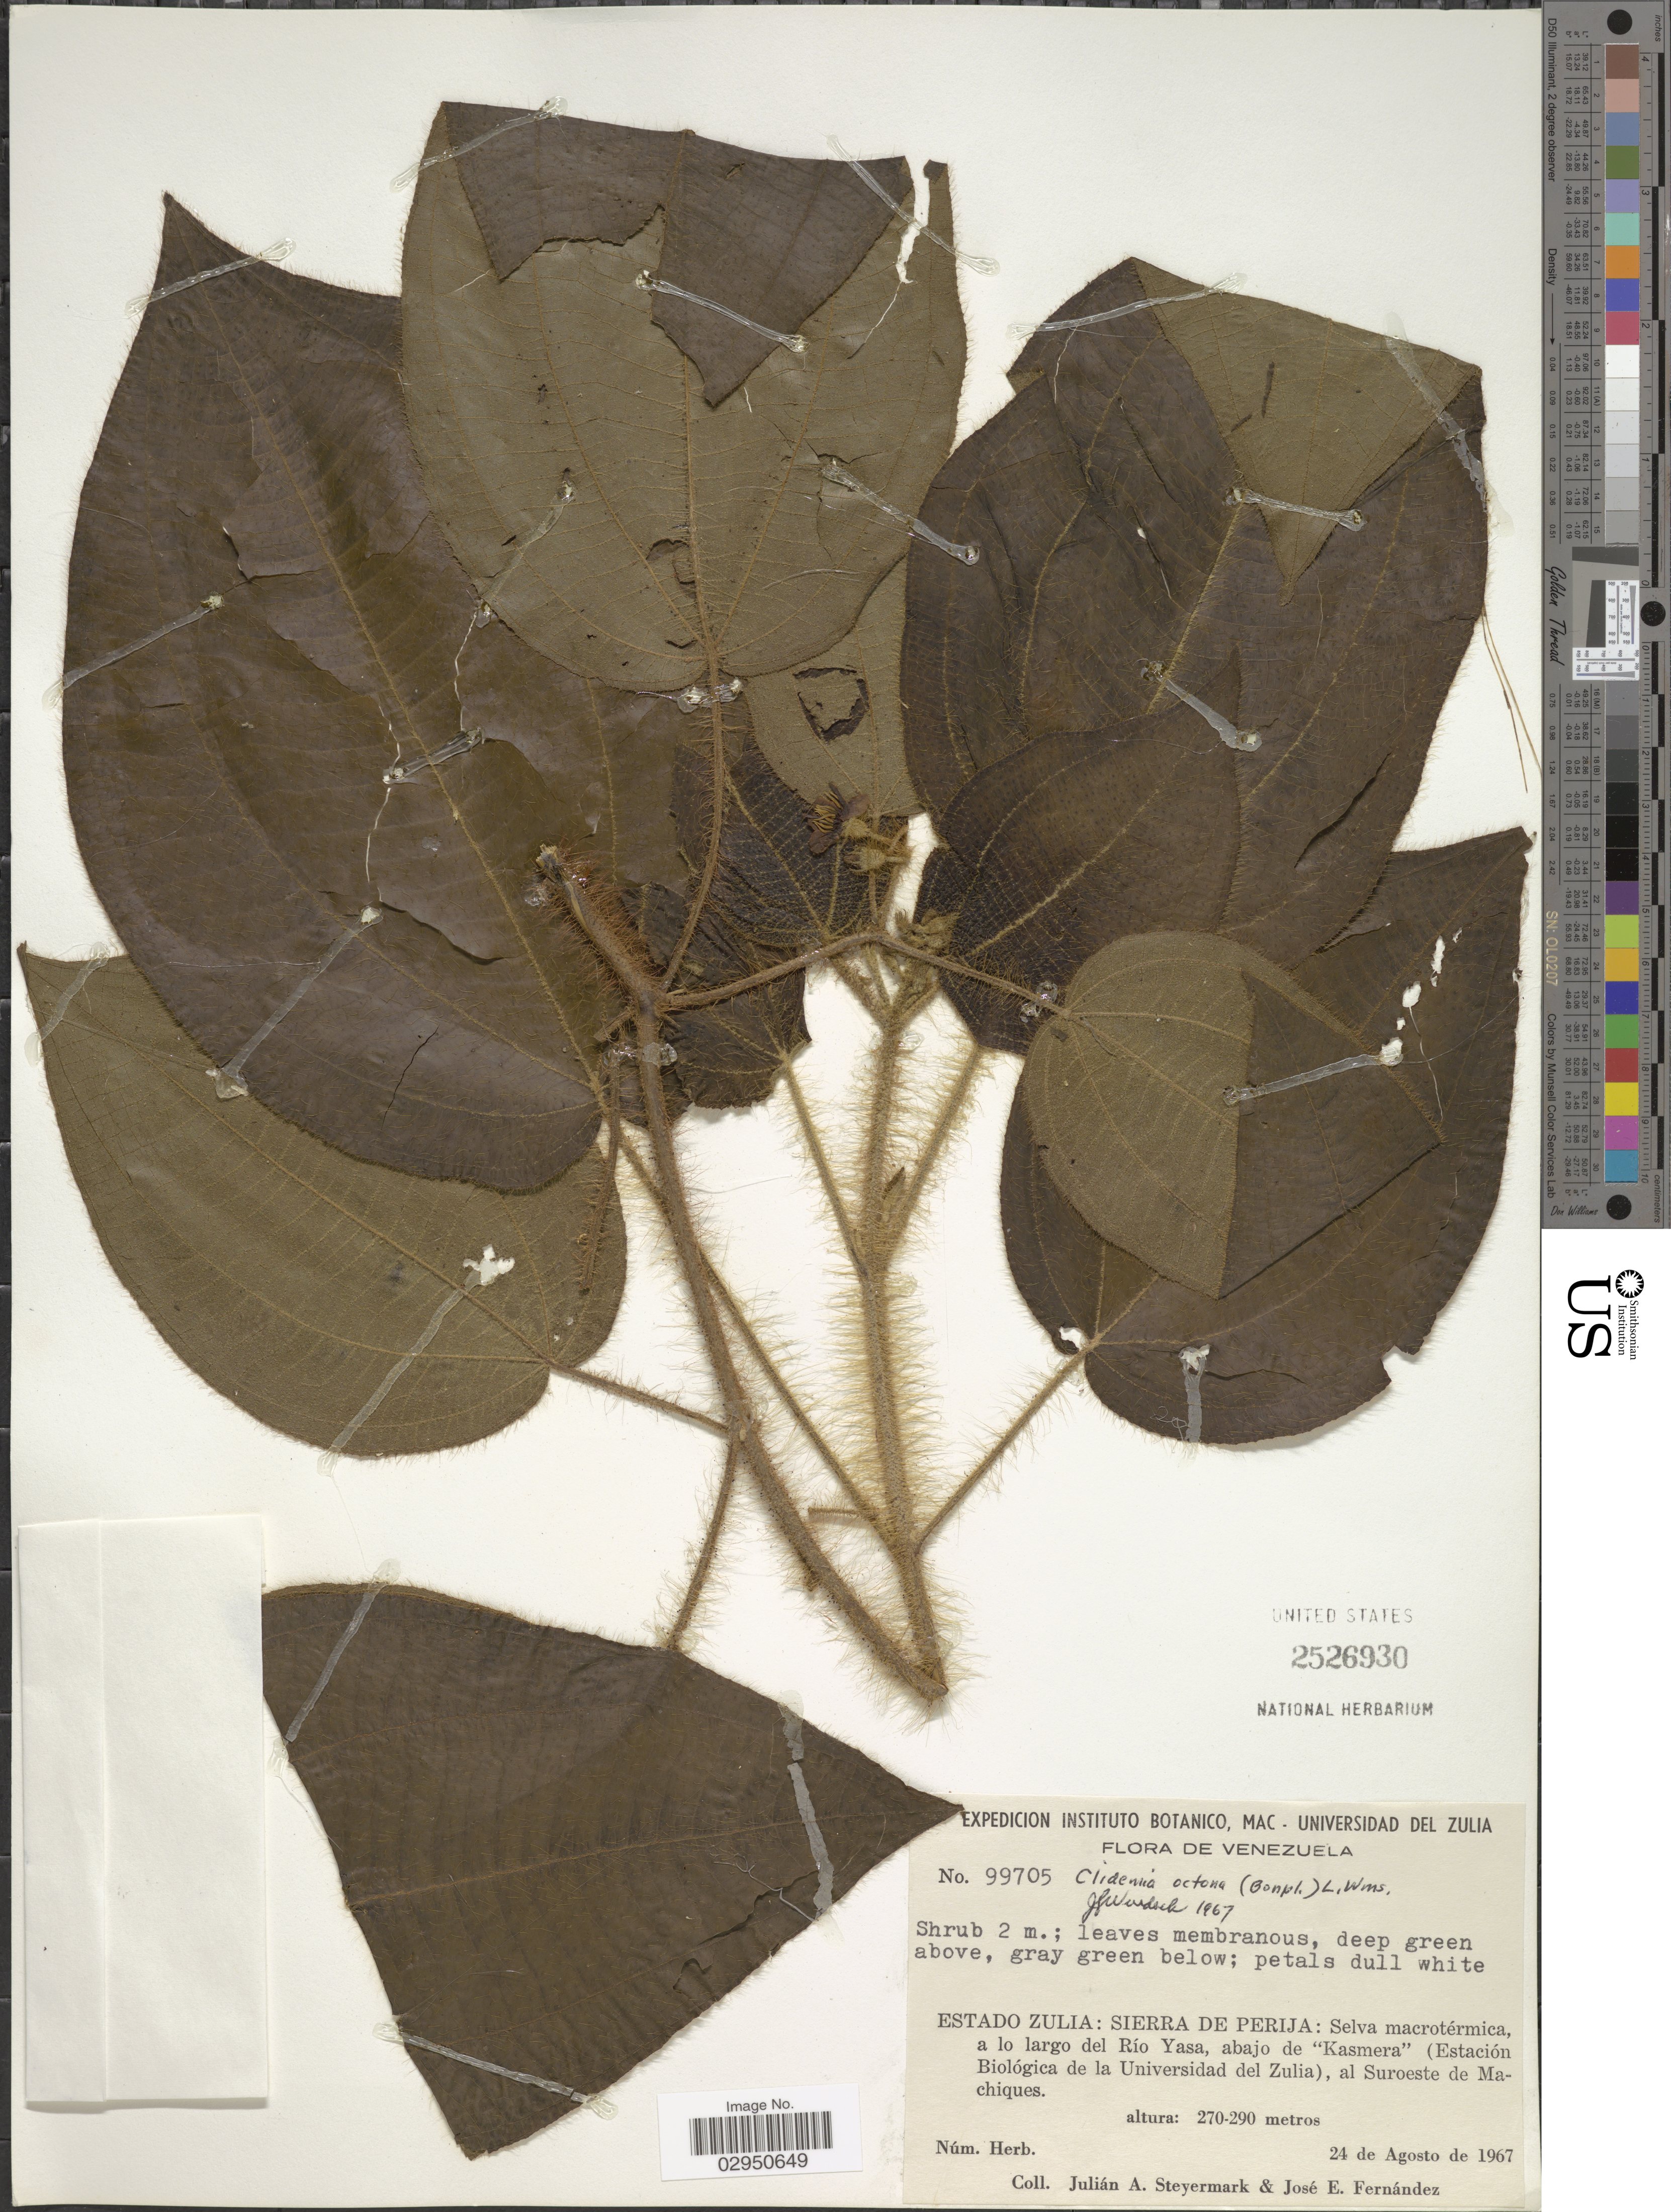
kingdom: Plantae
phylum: Tracheophyta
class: Magnoliopsida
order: Myrtales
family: Melastomataceae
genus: Clidemia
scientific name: Clidemia octona subsp. octona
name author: (Bonpl.) L.O. Williams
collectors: J. Steyermark & J. Fernández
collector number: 99705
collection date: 1967-08-24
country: Venezuela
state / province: Zulia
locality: Sierra de Perija: Selva macrotérmica, a lo largo del Río Yasa, abajo de "Kasmera" (Estación Biológica de la Universidad del Zulia), al Suroeste de Machiques.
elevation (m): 270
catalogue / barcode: US 2526930